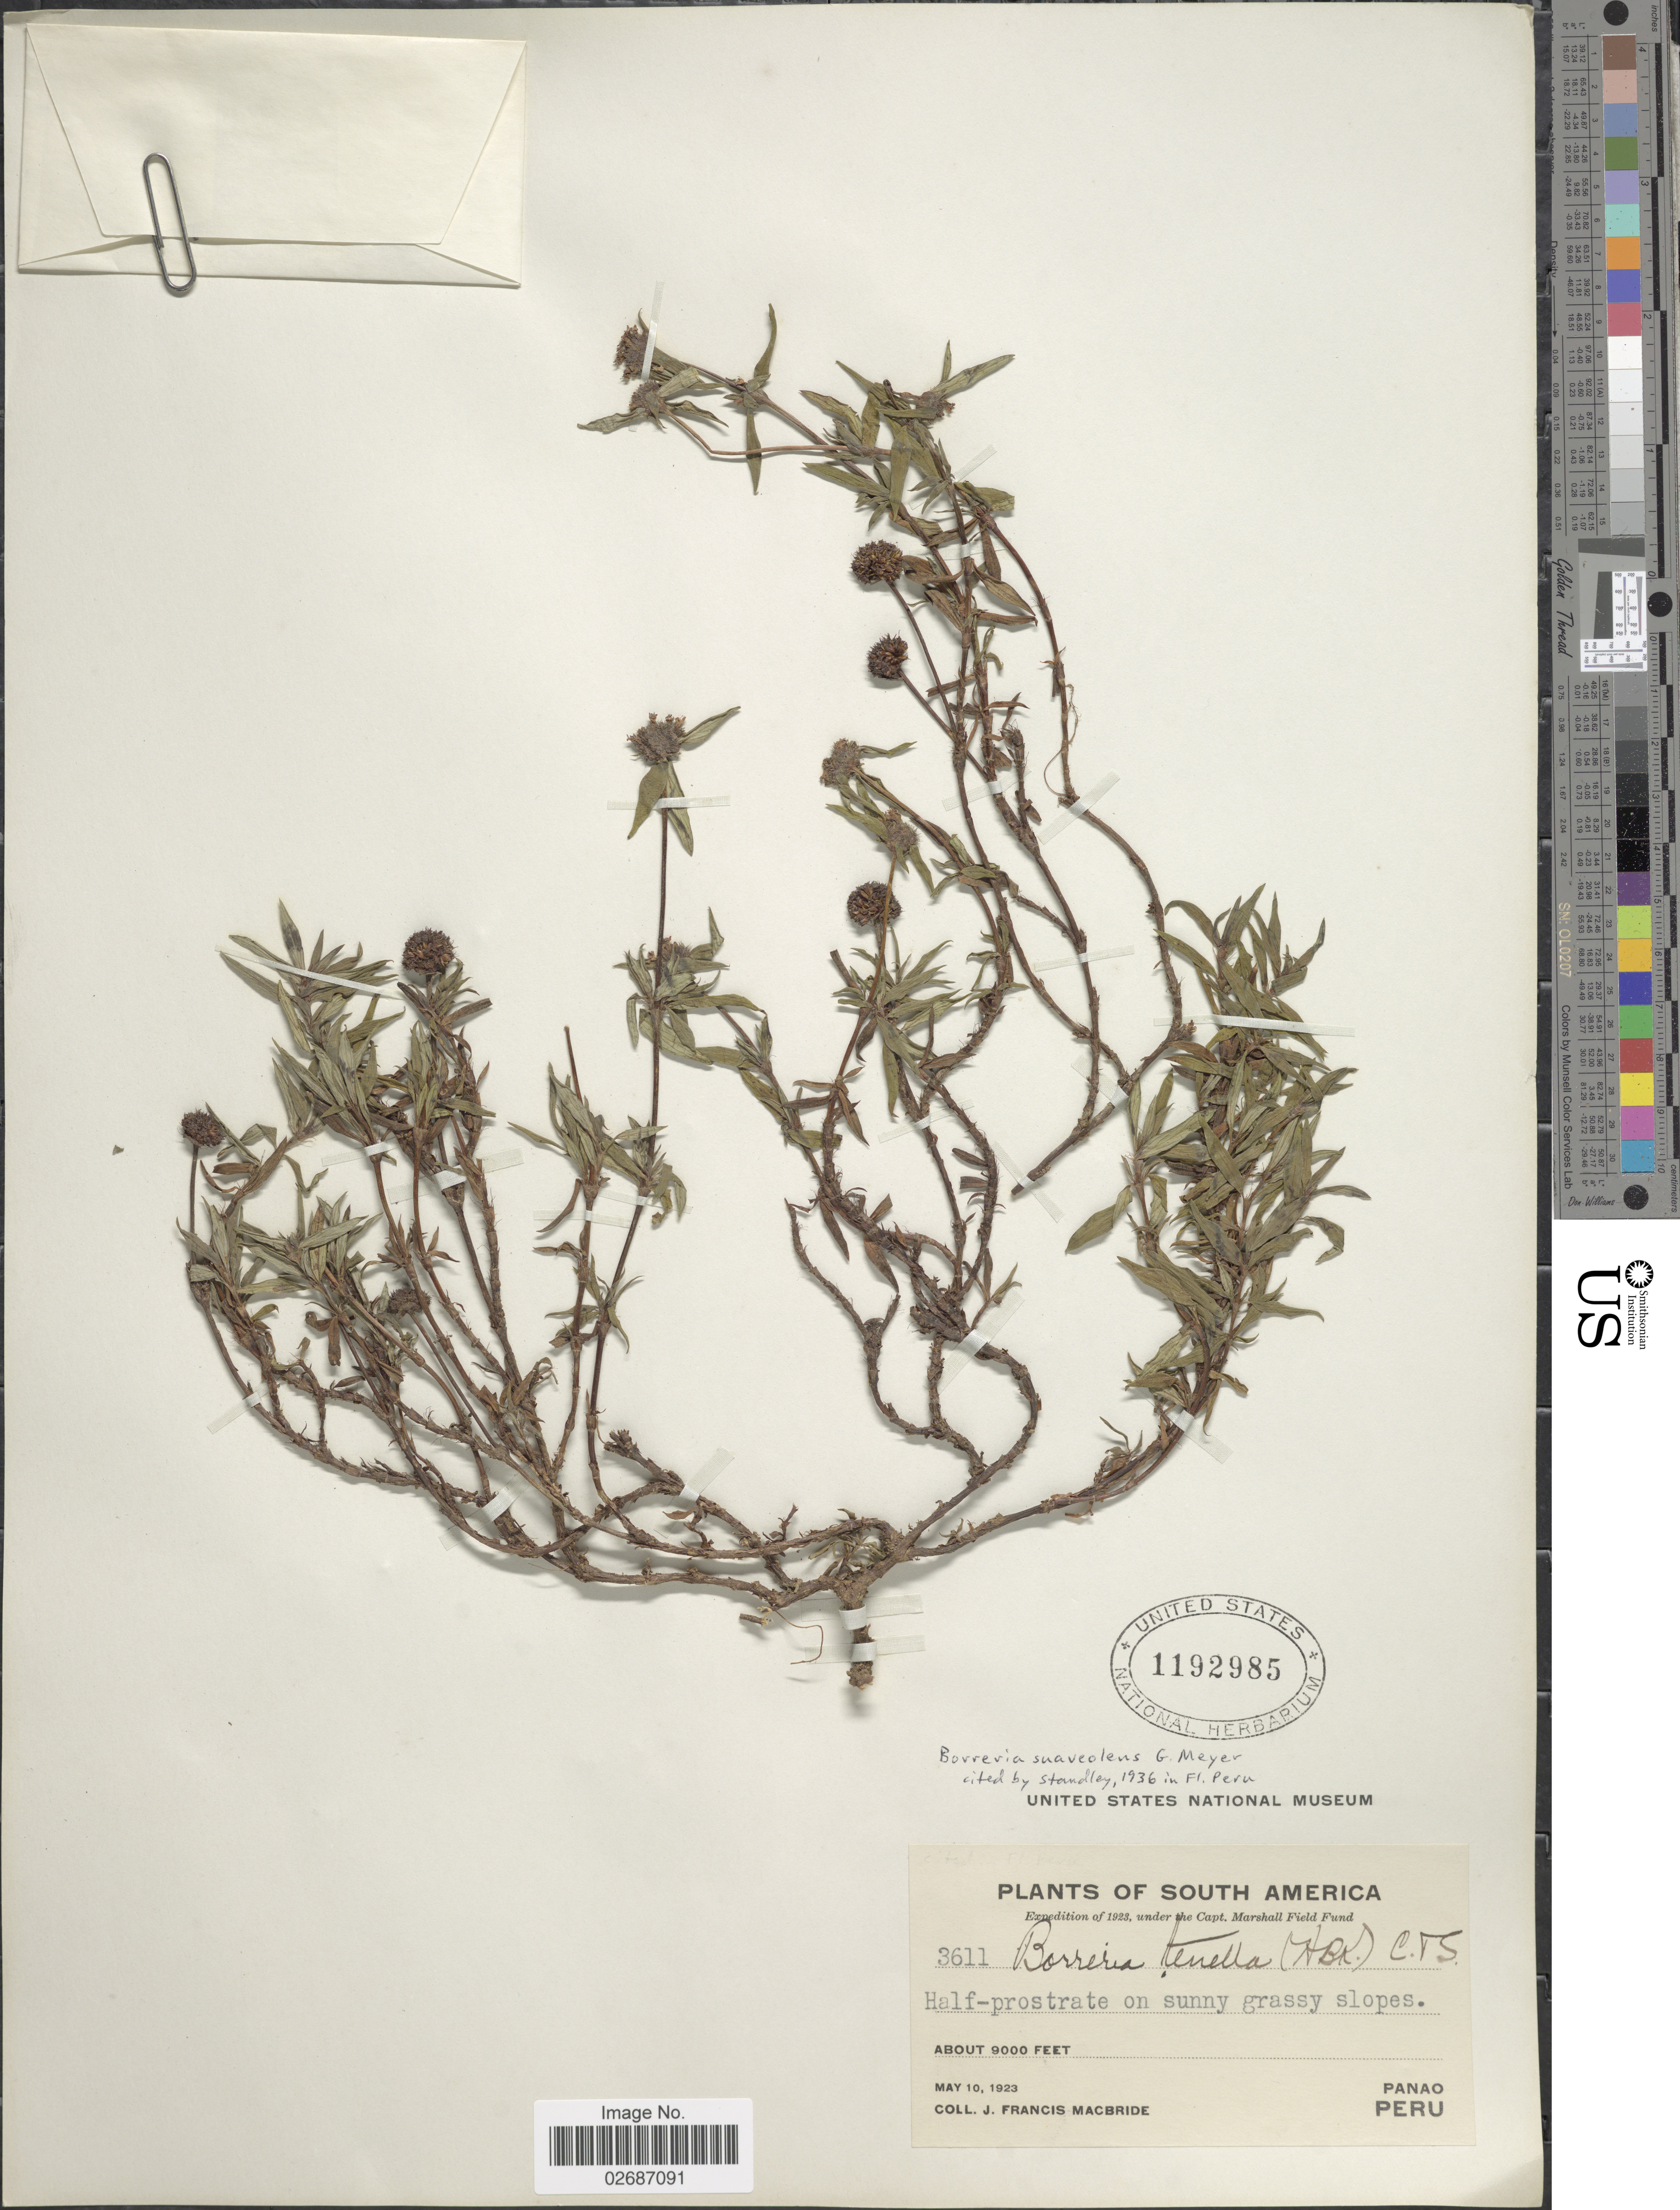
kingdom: Plantae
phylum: Tracheophyta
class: Magnoliopsida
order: Gentianales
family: Rubiaceae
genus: Borreria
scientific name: Borreria suaveolens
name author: G. Mey.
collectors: J. F. Macbride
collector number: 3611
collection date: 1923-05-10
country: Peru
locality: Half-prostrate on sunny grassy slopes, Panao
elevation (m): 2743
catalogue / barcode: US 1192985